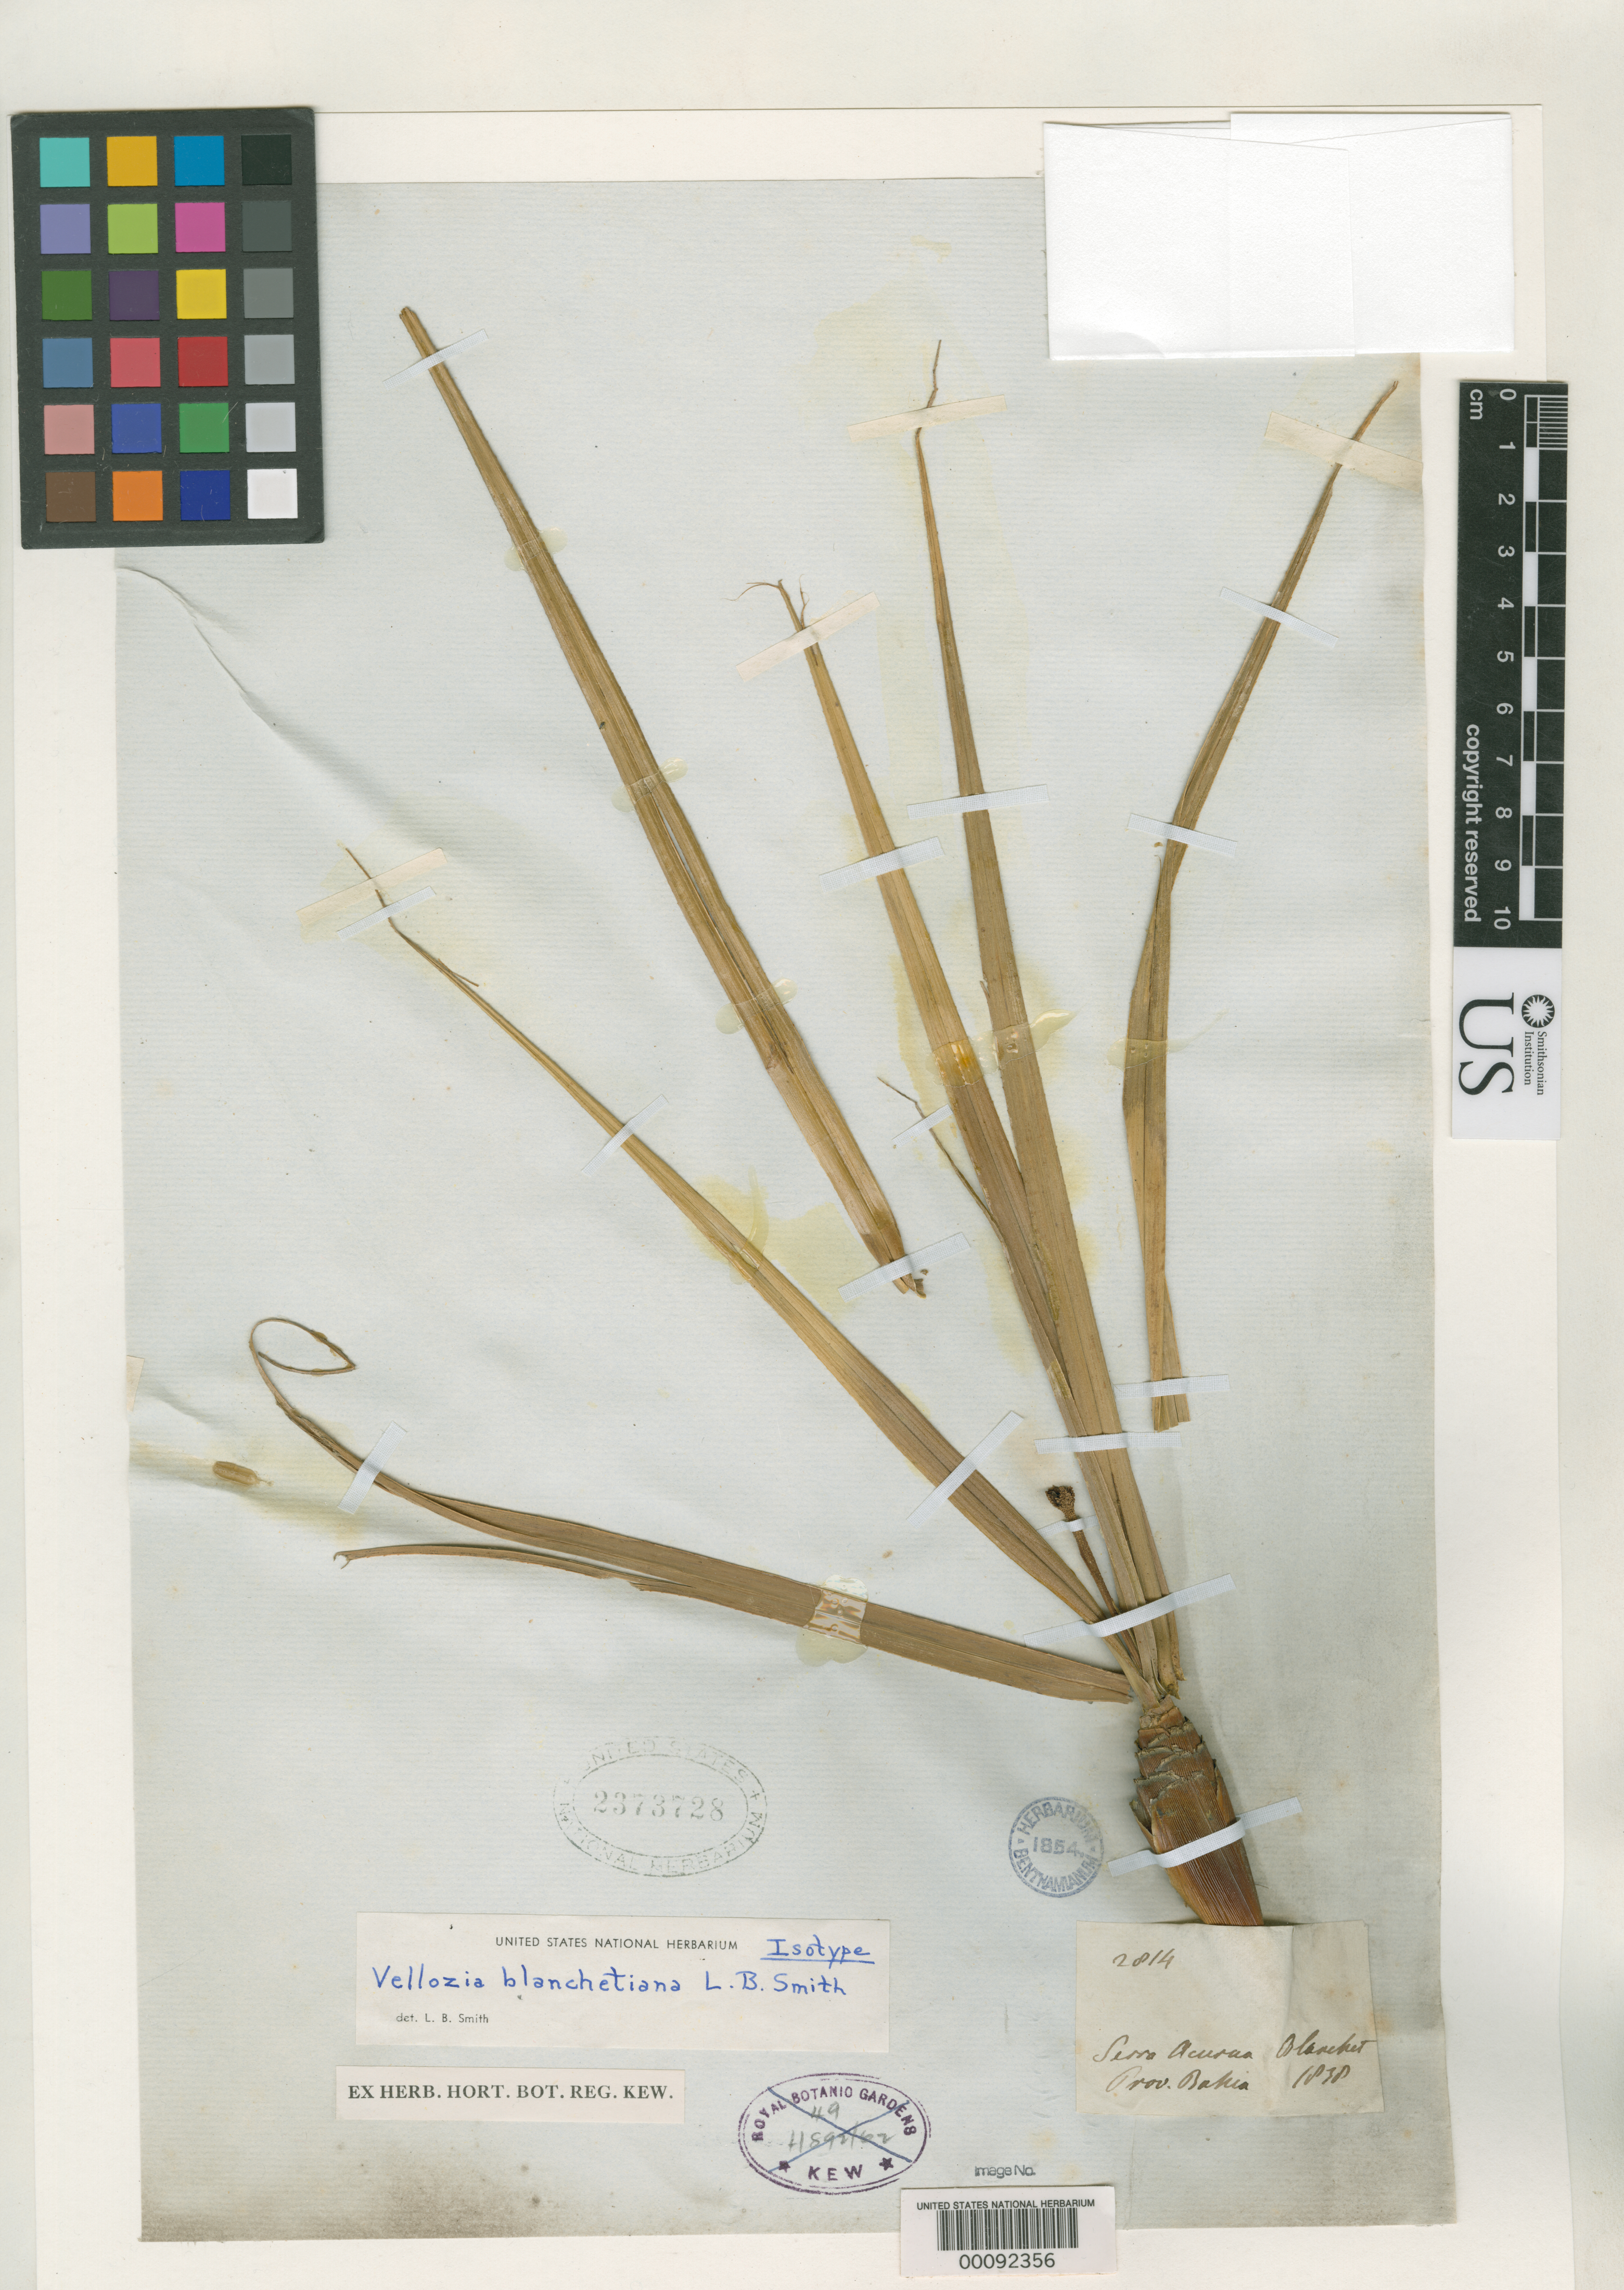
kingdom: Plantae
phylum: Tracheophyta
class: Liliopsida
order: Pandanales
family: Velloziaceae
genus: Vellozia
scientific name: Vellozia blanchetiana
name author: L.B. Sm.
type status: Isotype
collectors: J. Blanchet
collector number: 2814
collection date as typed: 1828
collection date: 1828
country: Brazil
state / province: Bahia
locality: Serra Assurua near Rio Sao Francisco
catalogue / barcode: US 2373728